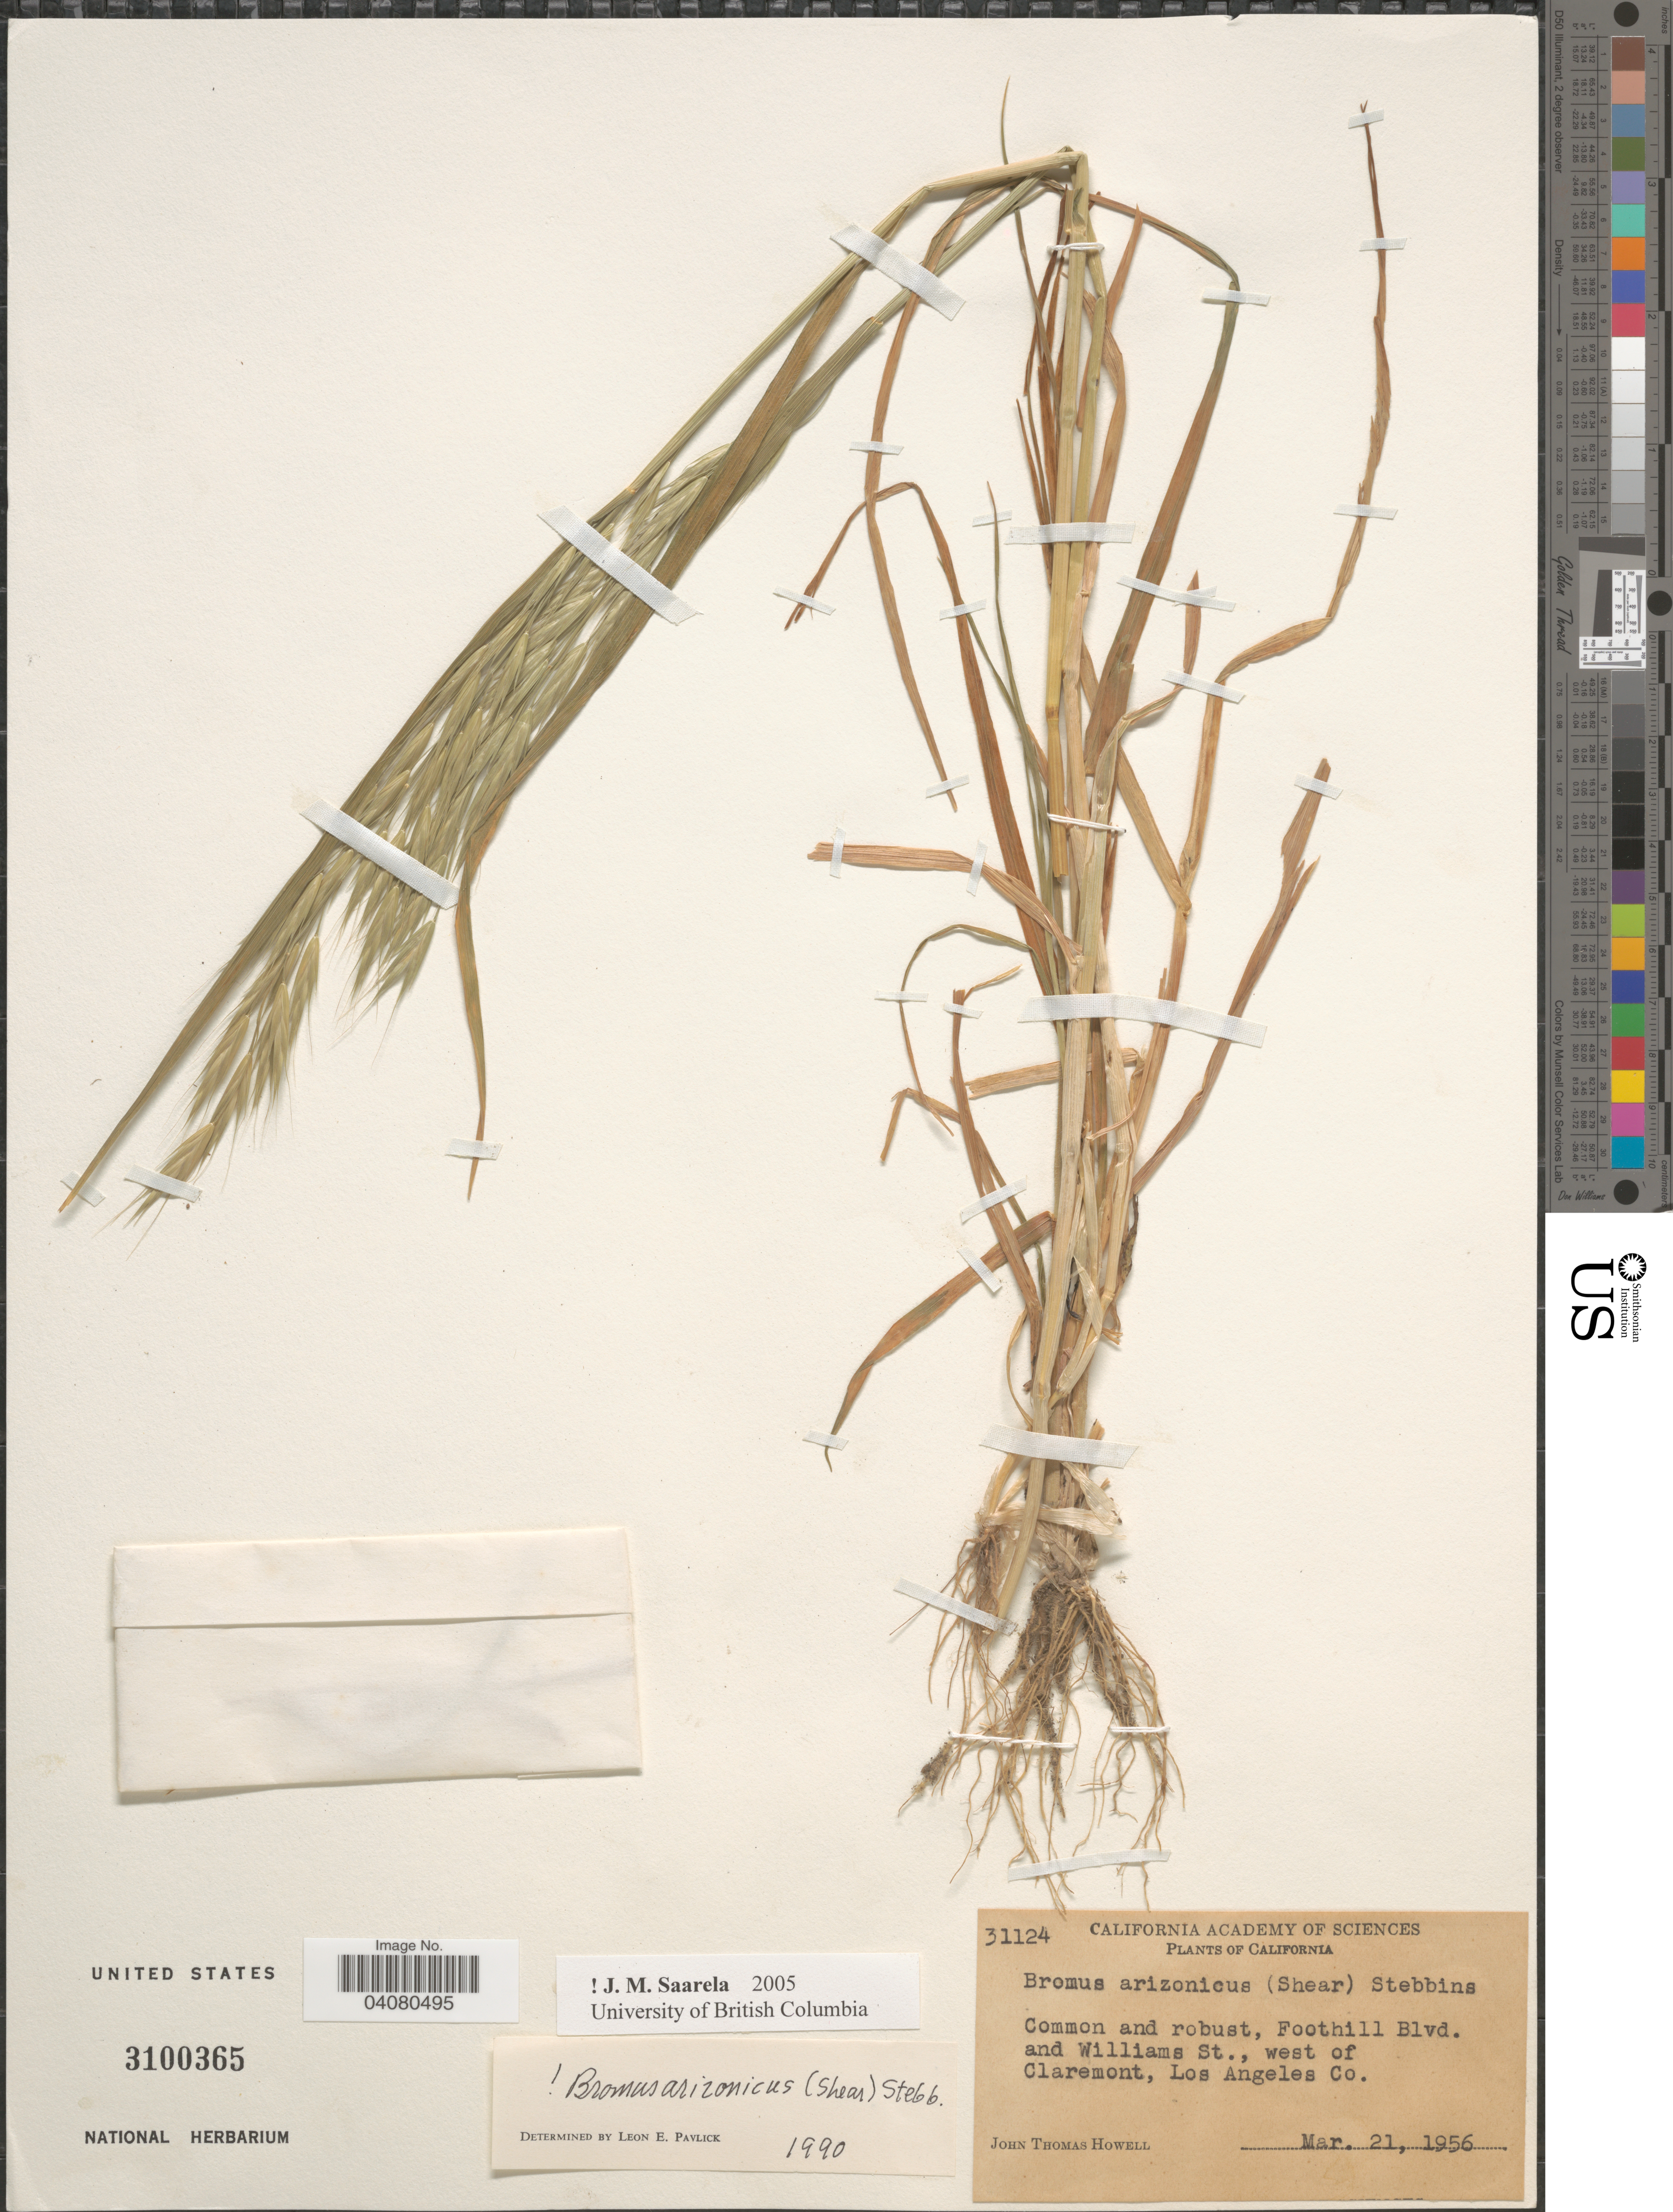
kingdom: Plantae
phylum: Tracheophyta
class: Liliopsida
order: Poales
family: Poaceae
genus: Bromus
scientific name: Bromus arenarius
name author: Labill.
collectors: J. T. Howell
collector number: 31124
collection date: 1956-03-21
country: United States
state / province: California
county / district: Los Angeles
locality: Foothill Blvd. and Williams St., west of Claremont, Los Angeles Co.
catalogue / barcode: US 3100365